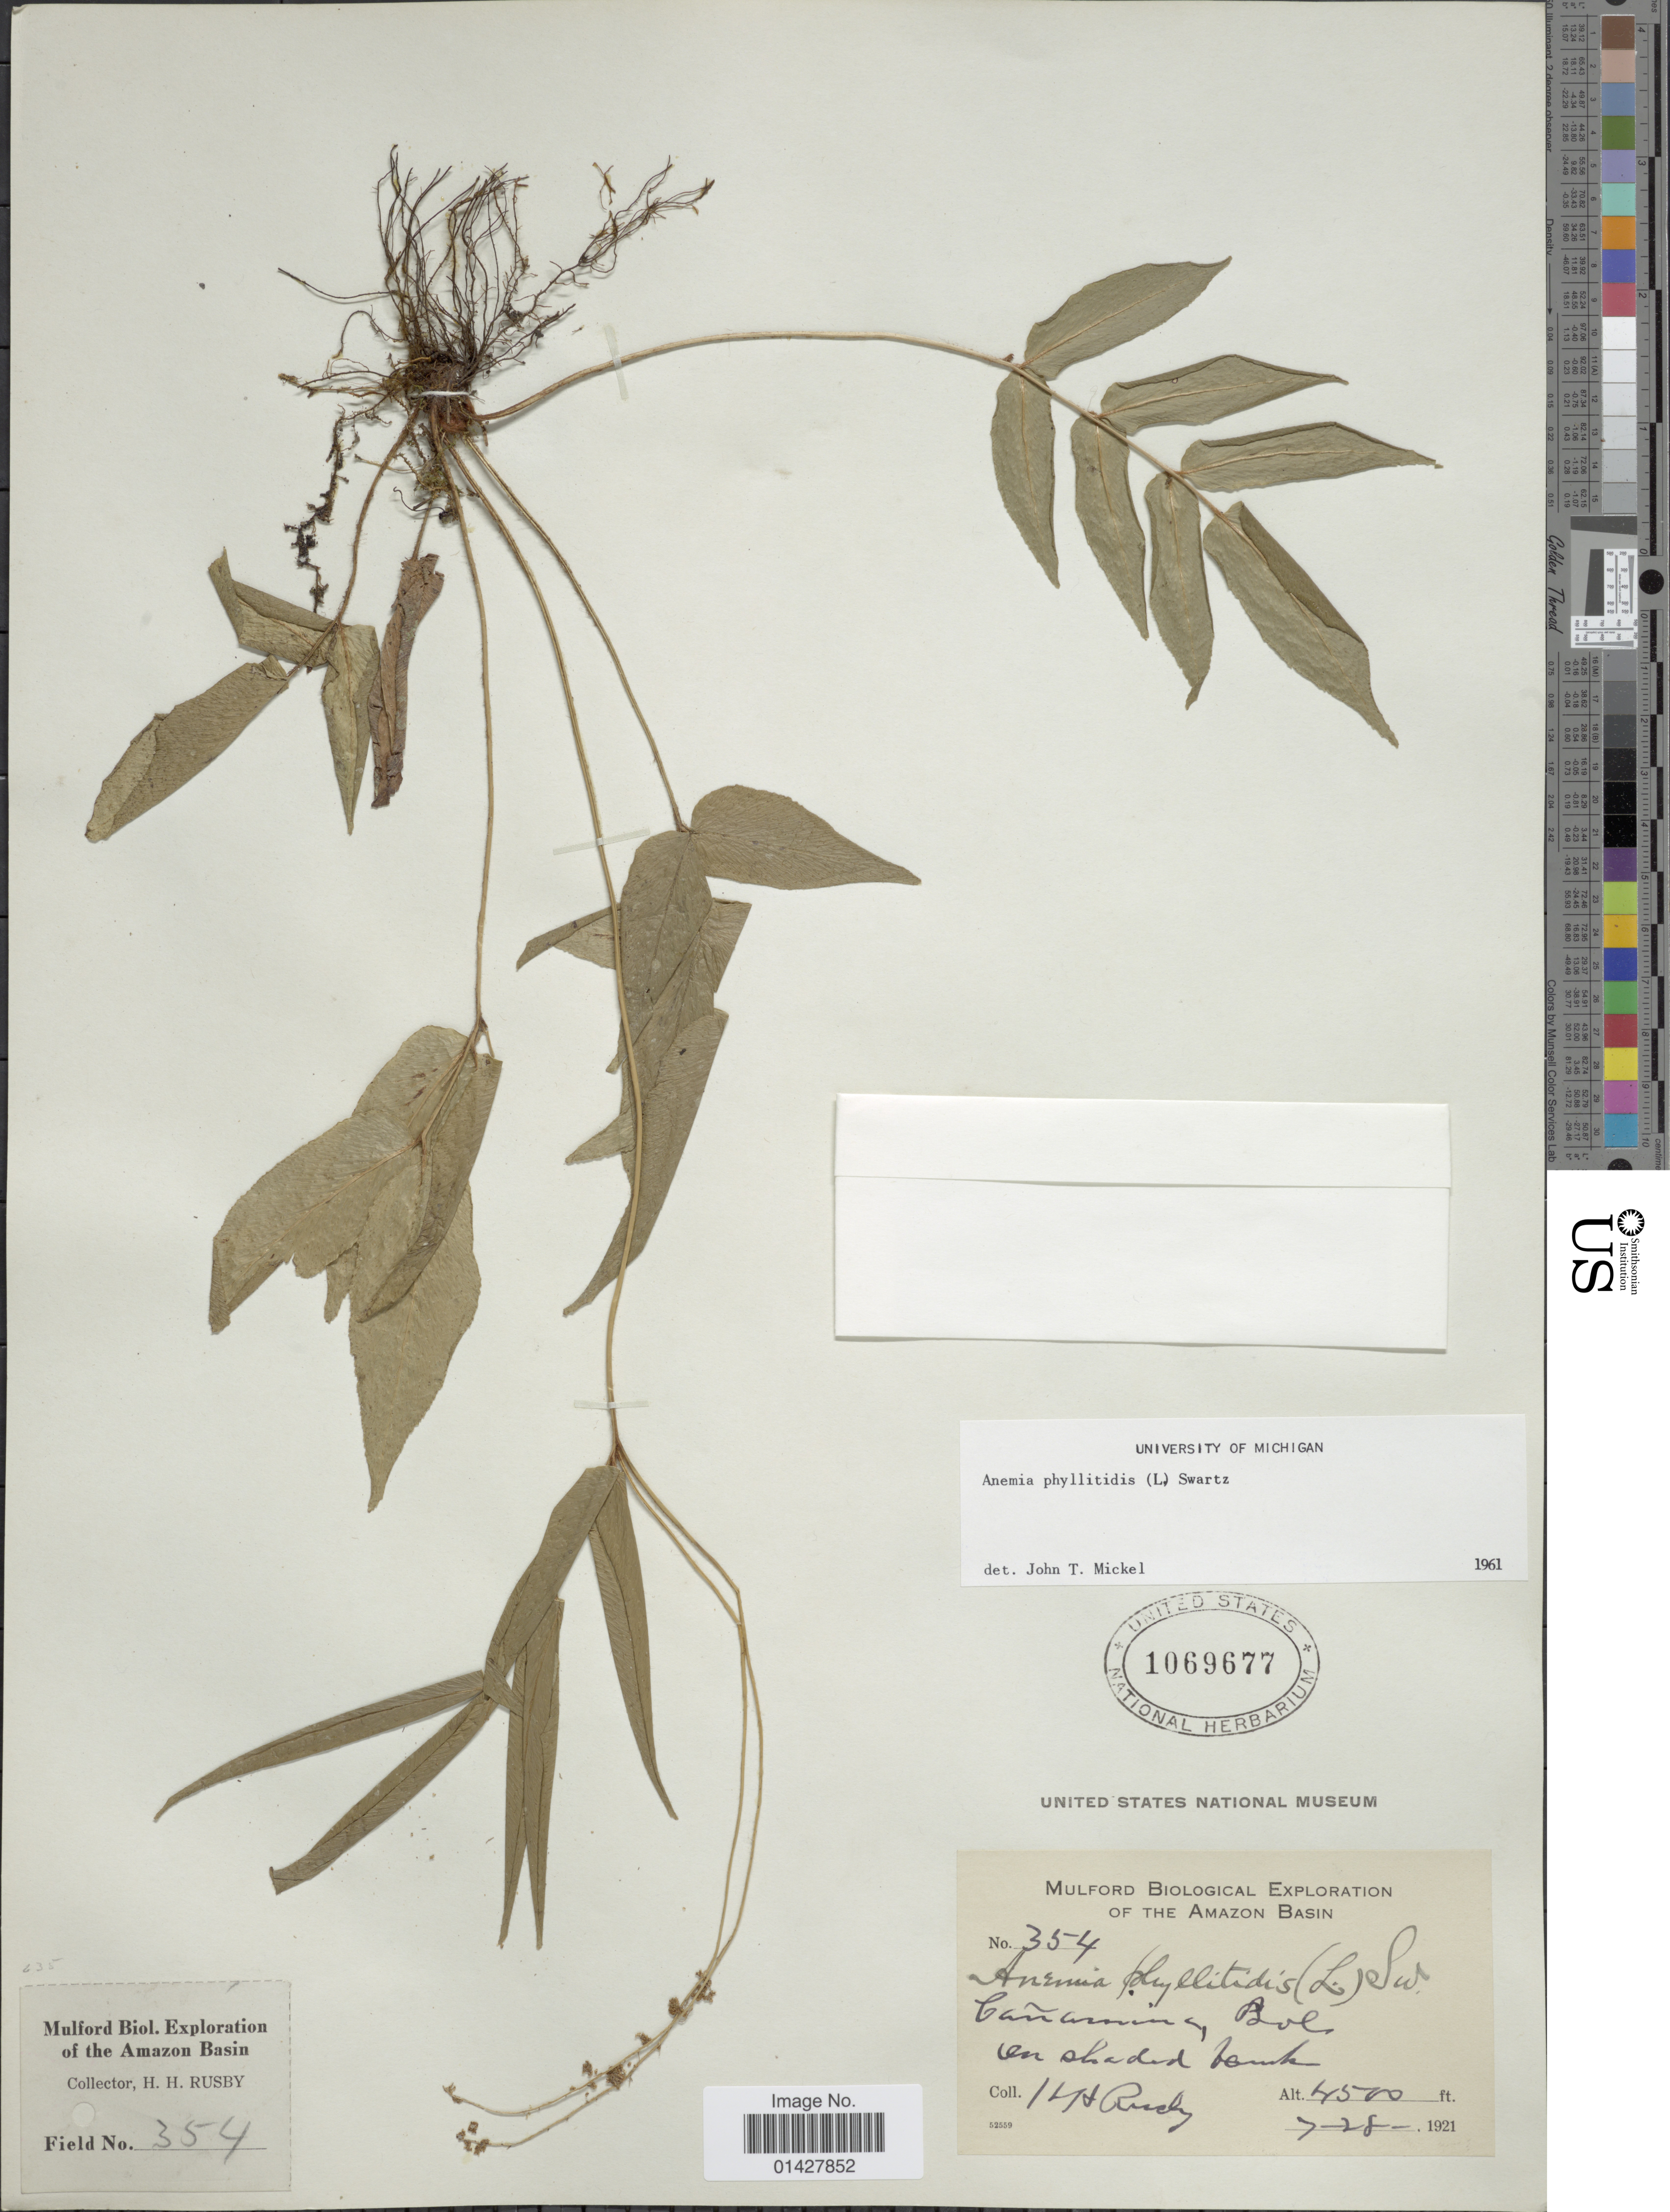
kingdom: Plantae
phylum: Tracheophyta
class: Polypodiopsida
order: Schizaeales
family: Anemiaceae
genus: Anemia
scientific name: Anemia phyllitidis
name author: (L.) Sw.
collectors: H. H. Rusby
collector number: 354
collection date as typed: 7-28-1921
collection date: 1921-07-28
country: Bolivia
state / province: La Paz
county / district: Inquisivi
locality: Cañamina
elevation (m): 1372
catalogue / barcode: US 1069677